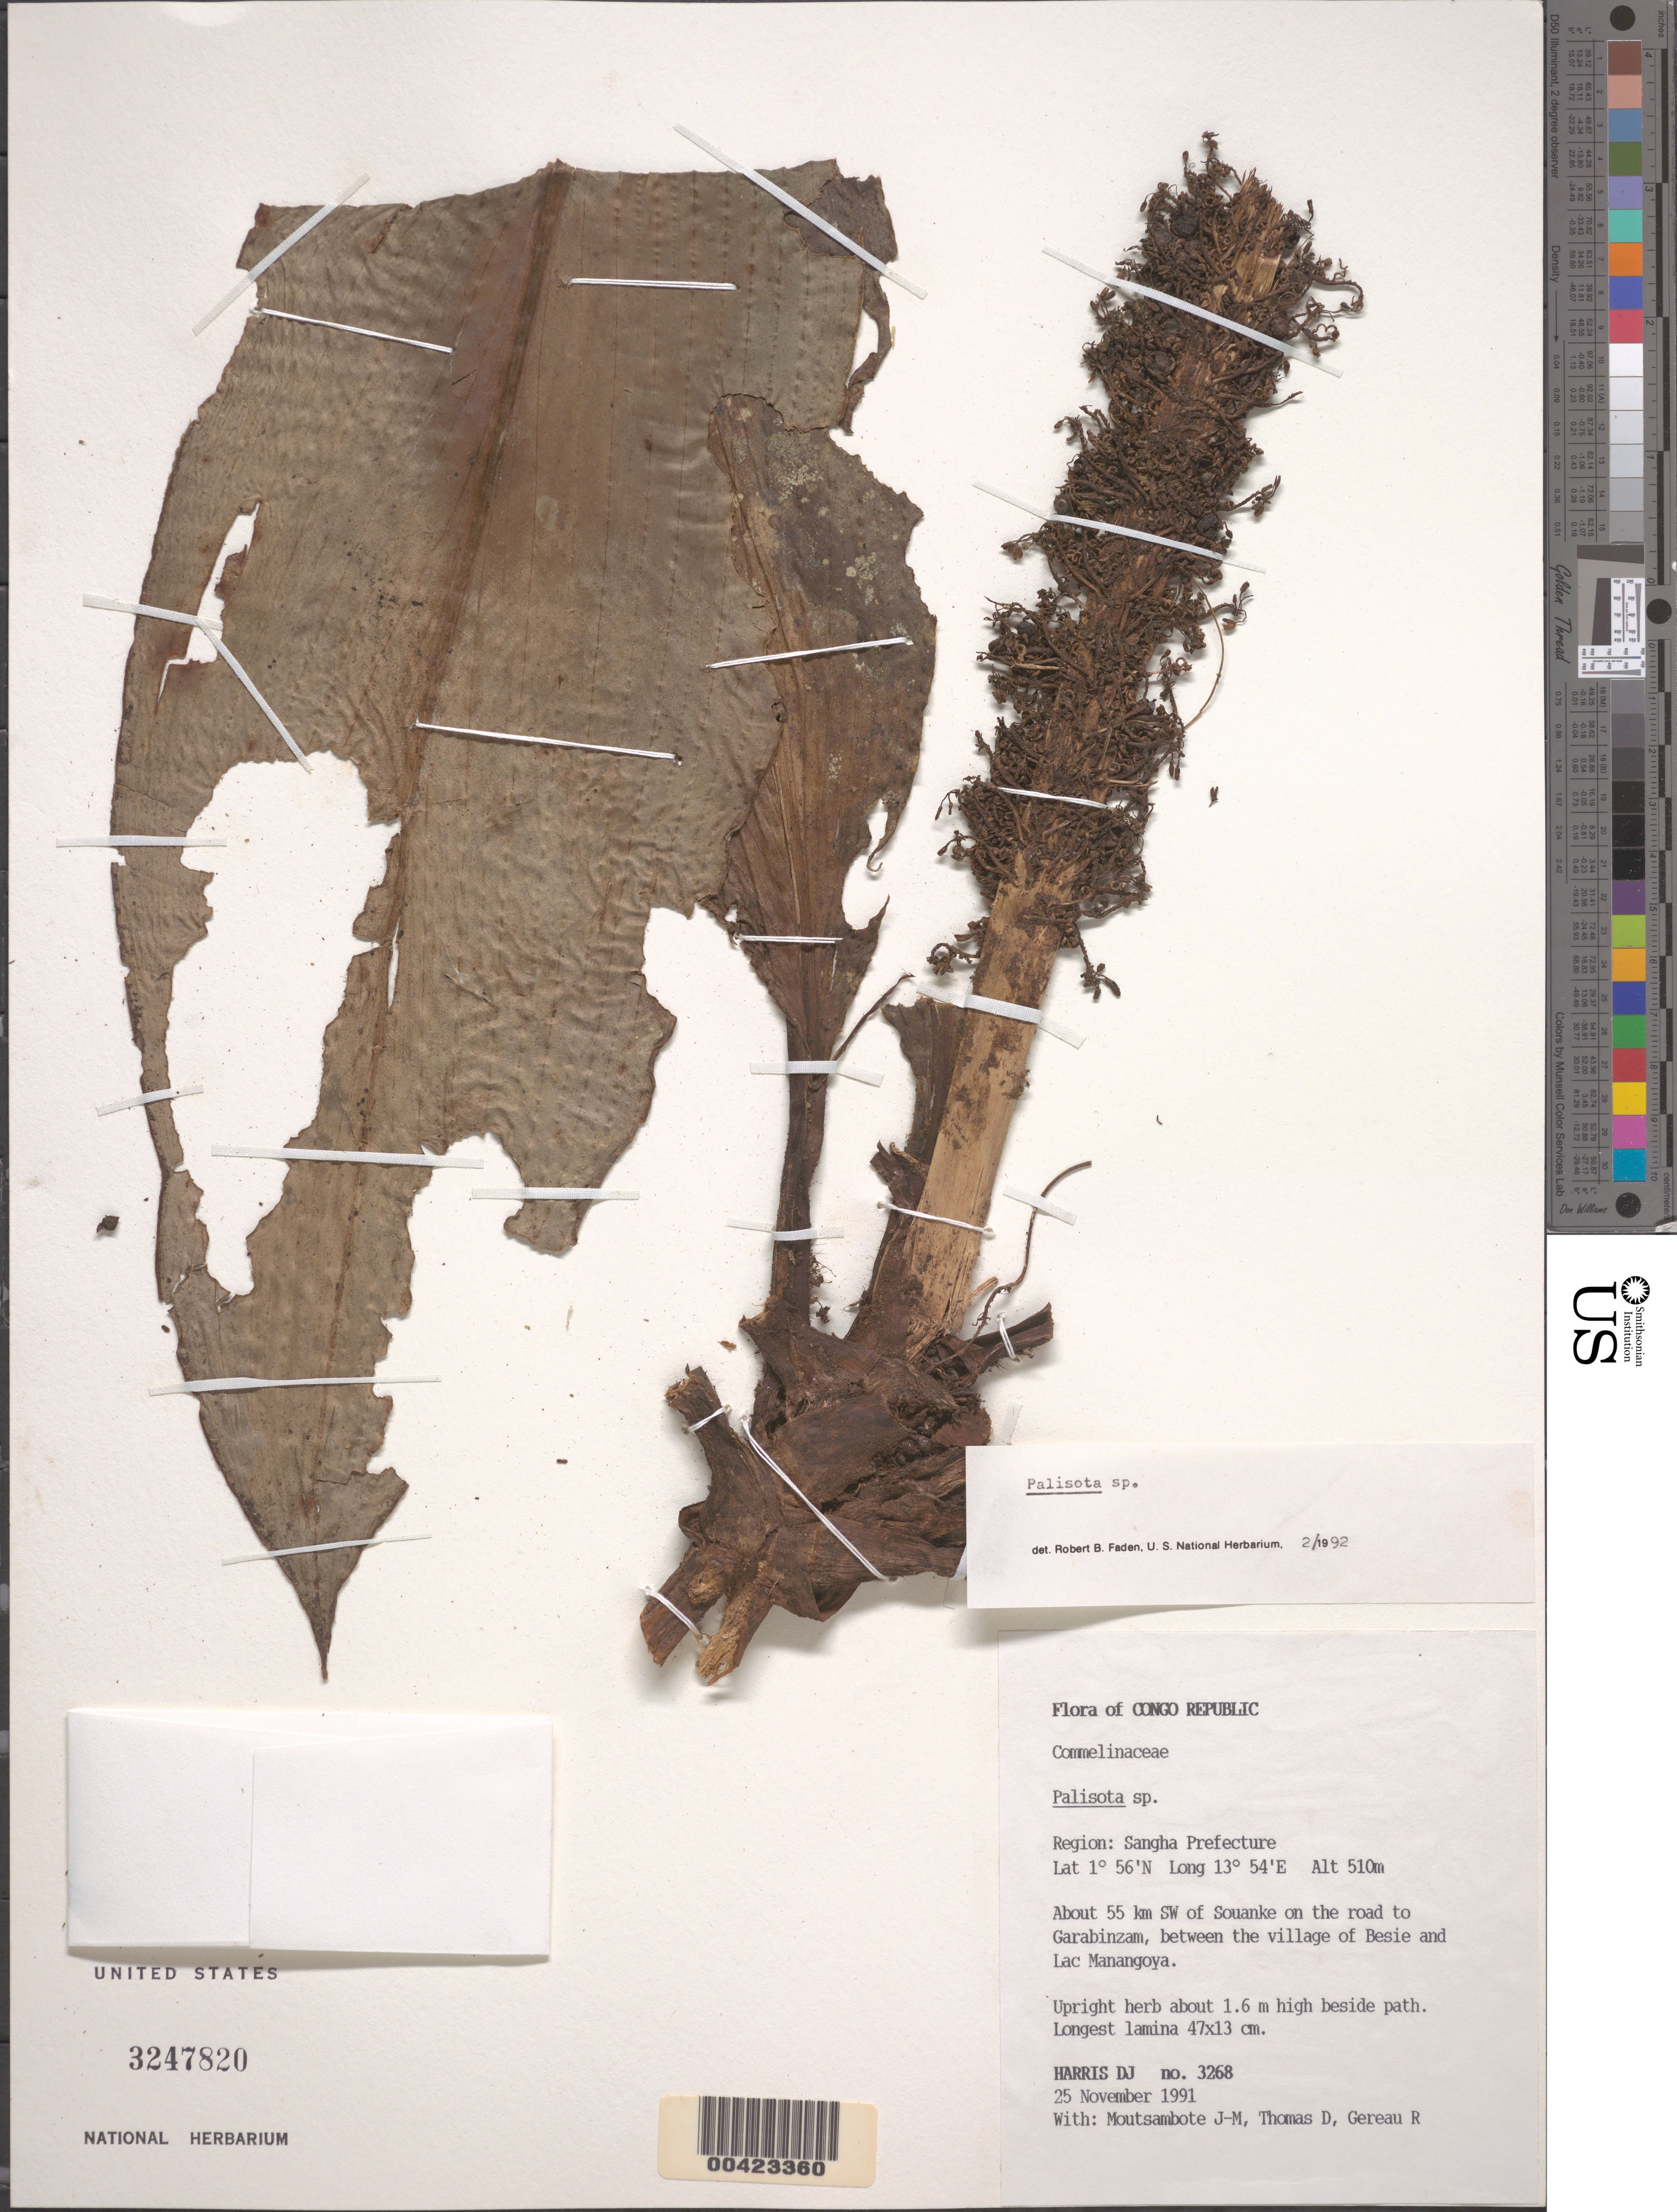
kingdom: Plantae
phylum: Tracheophyta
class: Liliopsida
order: Commelinales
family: Commelinaceae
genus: Palisota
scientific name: Palisota sp.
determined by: Faden, Robert B., (US), Smithsonian Institution - National Museum of Natural History (UNITED STATES)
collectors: D. J. Harris, J. Moutsambote, D. Thomas & R. E. Gereau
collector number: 3268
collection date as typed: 25 Nov 1991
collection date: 1991-11-25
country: Congo, Republic of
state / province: Sangha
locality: SW of Souanke on road to Garabinzam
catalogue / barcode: US 3247820